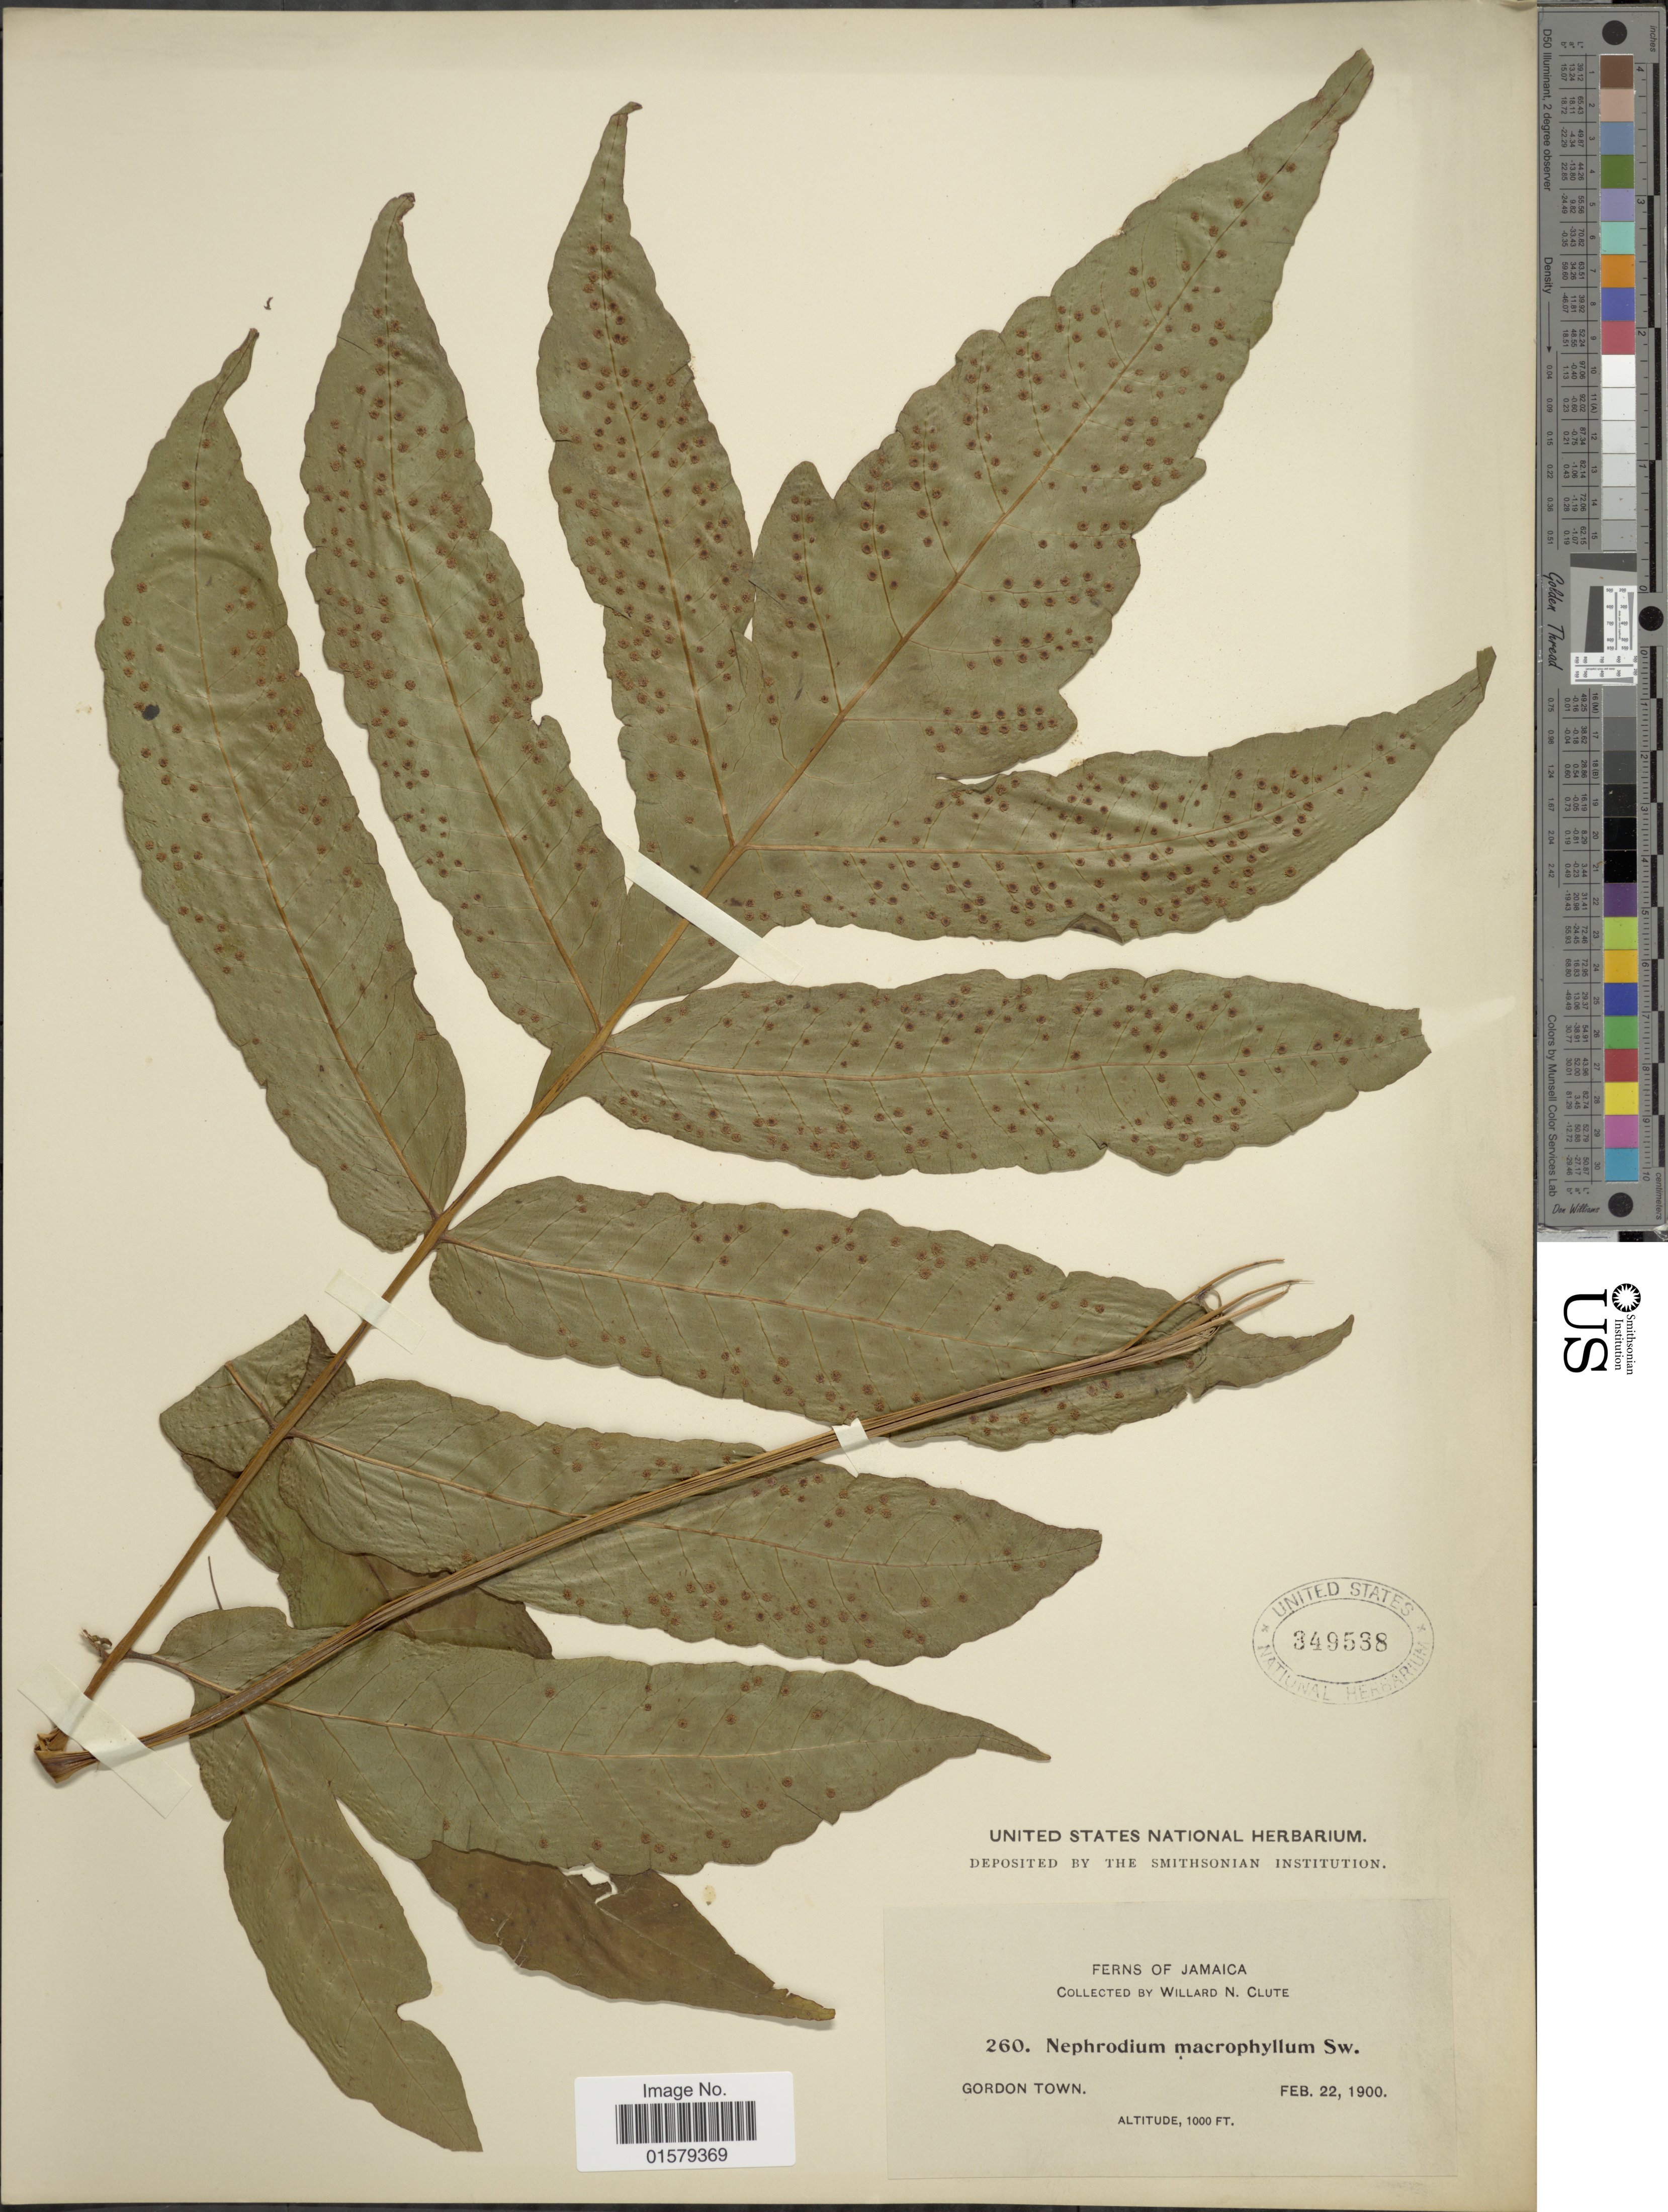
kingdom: Plantae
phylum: Tracheophyta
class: Polypodiopsida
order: Polypodiales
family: Tectariaceae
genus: Tectaria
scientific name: Tectaria incisa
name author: Cav.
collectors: W. N. Clute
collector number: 260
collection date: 1900-02-22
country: Jamaica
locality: Gordon Town.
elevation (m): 305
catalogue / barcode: US 349538